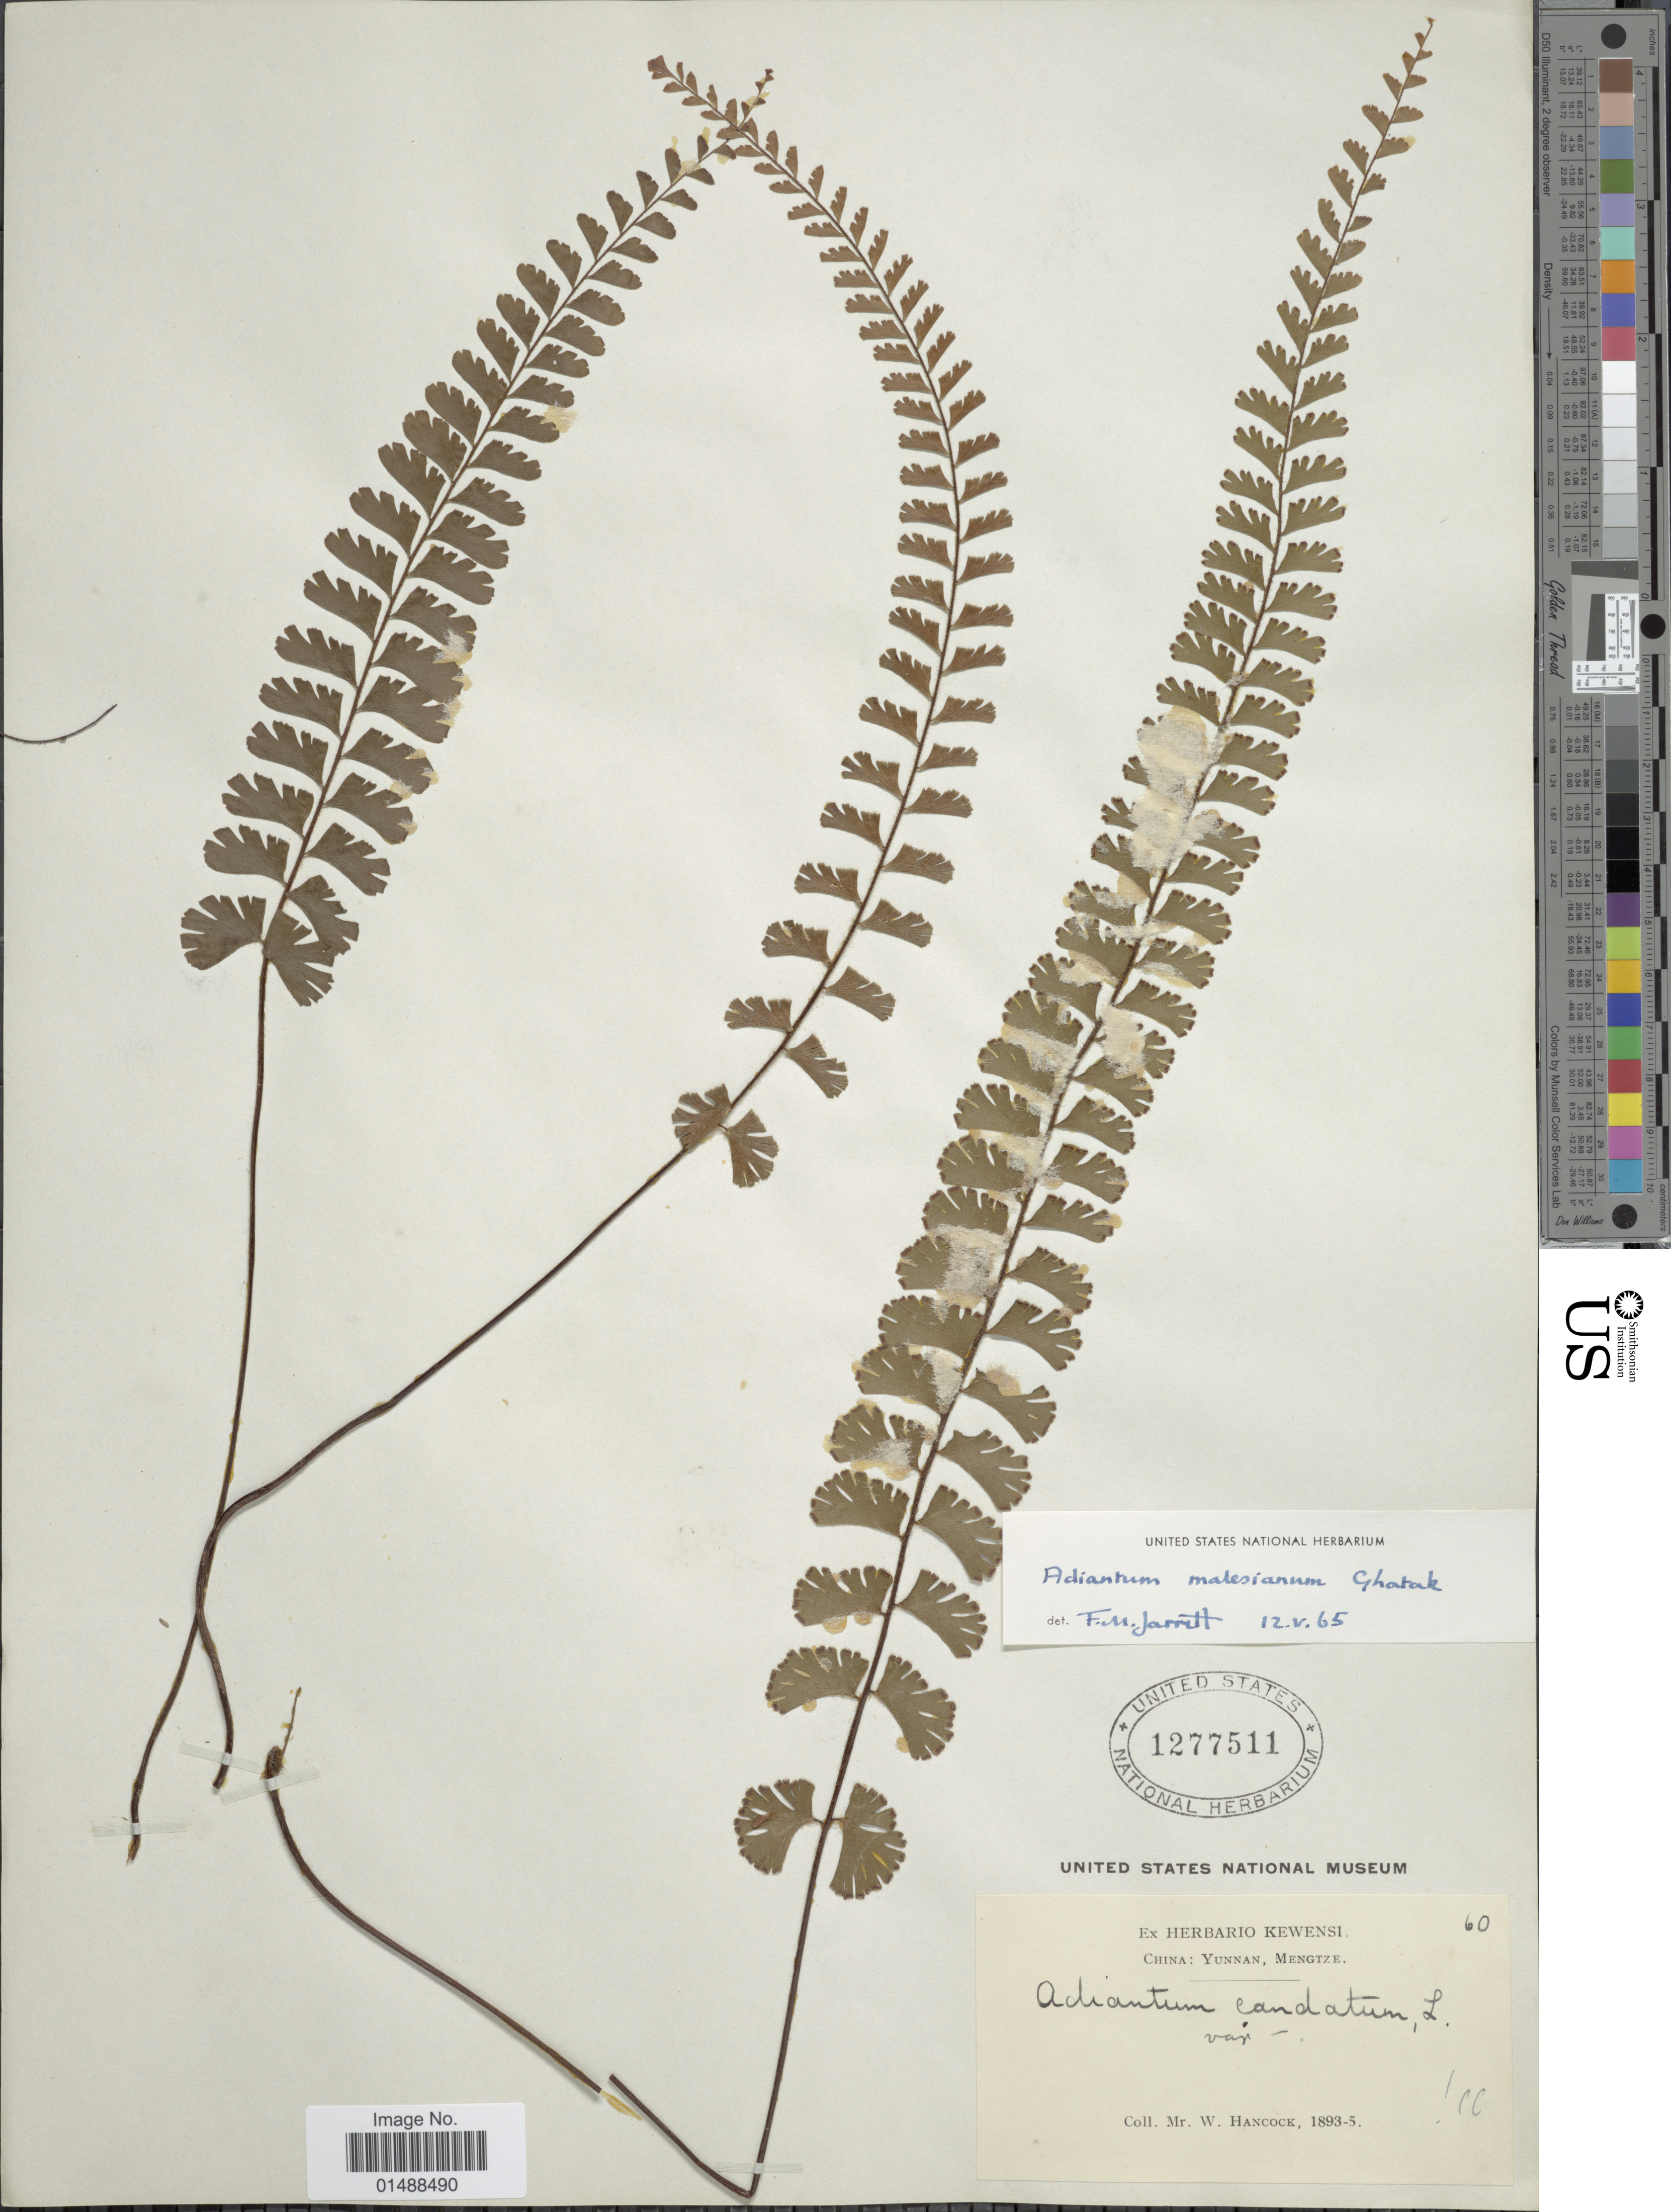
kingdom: Plantae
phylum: Tracheophyta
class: Polypodiopsida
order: Polypodiales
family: Pteridaceae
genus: Adiantum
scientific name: Adiantum malesianum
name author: J. Ghatak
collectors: W. Hancock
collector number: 60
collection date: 1893/1895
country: China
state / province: Yunnan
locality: Yunnan, Mengtze.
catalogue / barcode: US 1277511